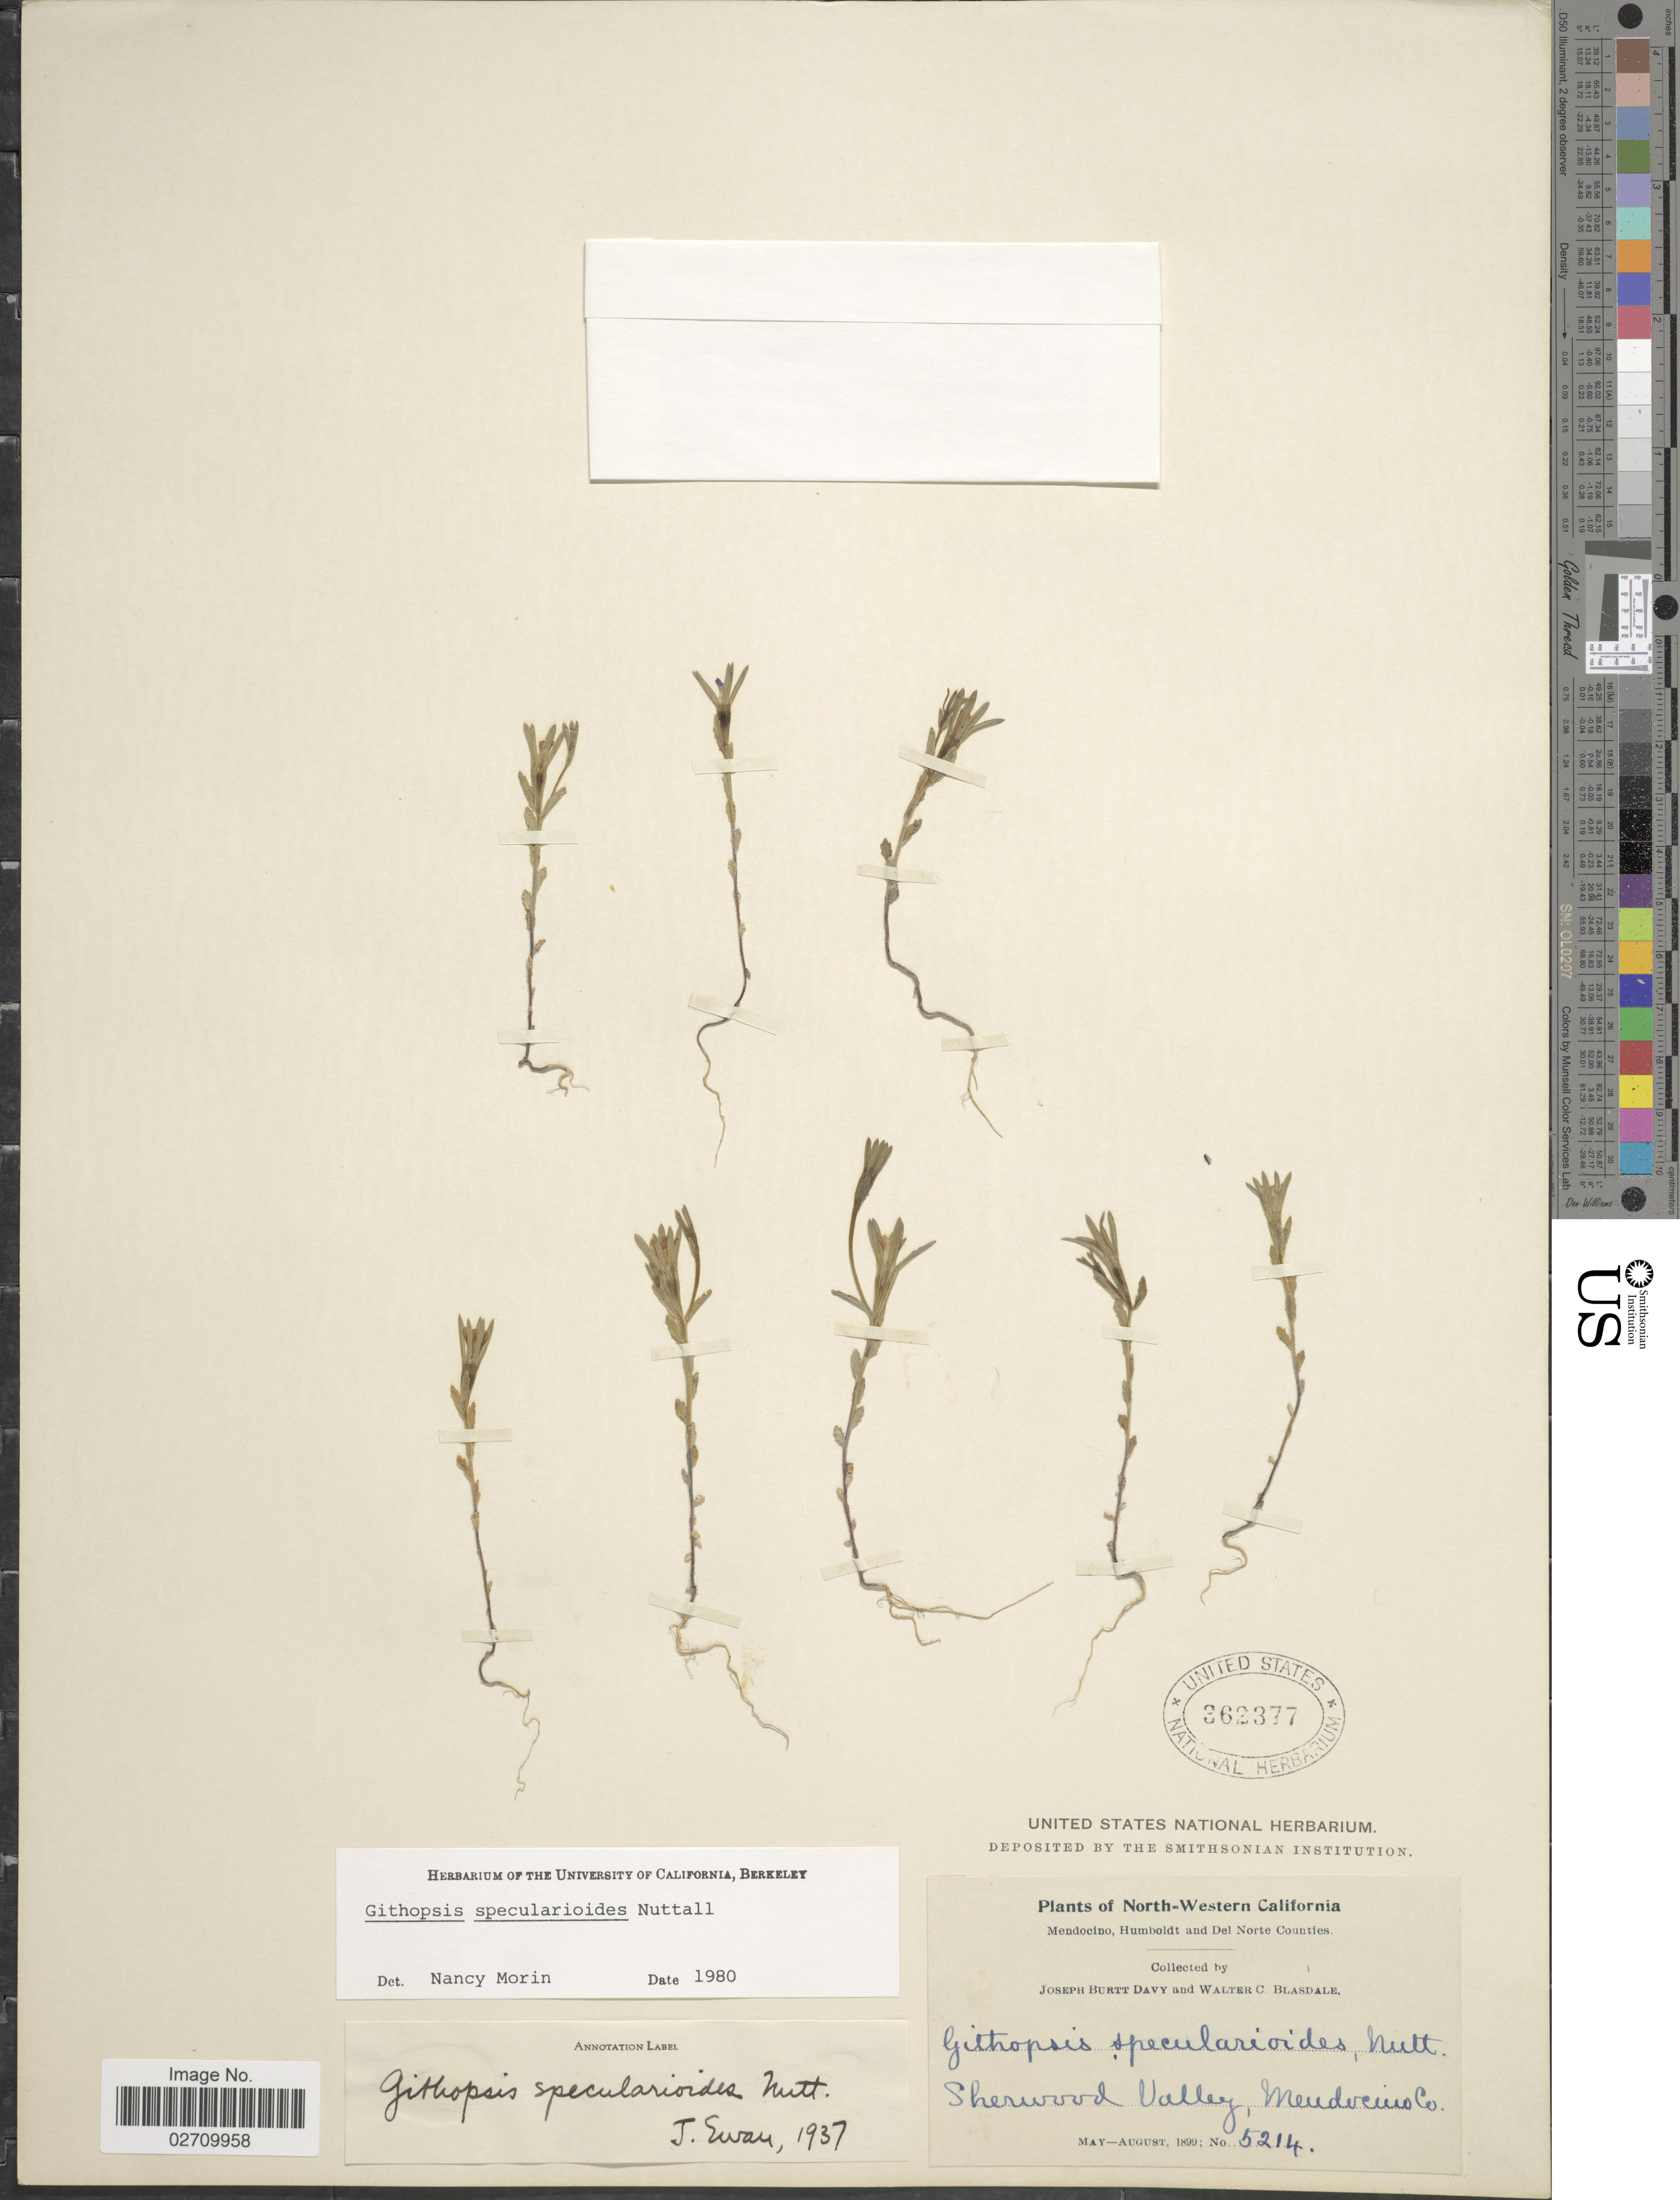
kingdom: Plantae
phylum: Tracheophyta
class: Magnoliopsida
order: Asterales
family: Campanulaceae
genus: Githopsis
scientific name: Githopsis specularioides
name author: Nutt.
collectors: J. Burtt Davy & W. Blasdale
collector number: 5214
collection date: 1899-05/1899-08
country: United States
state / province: California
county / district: Mendocino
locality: North-Western California. Mendocino Humboldt and Del Norte Counties. Sherwood Valley, Mendocino Co.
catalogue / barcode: US 362377